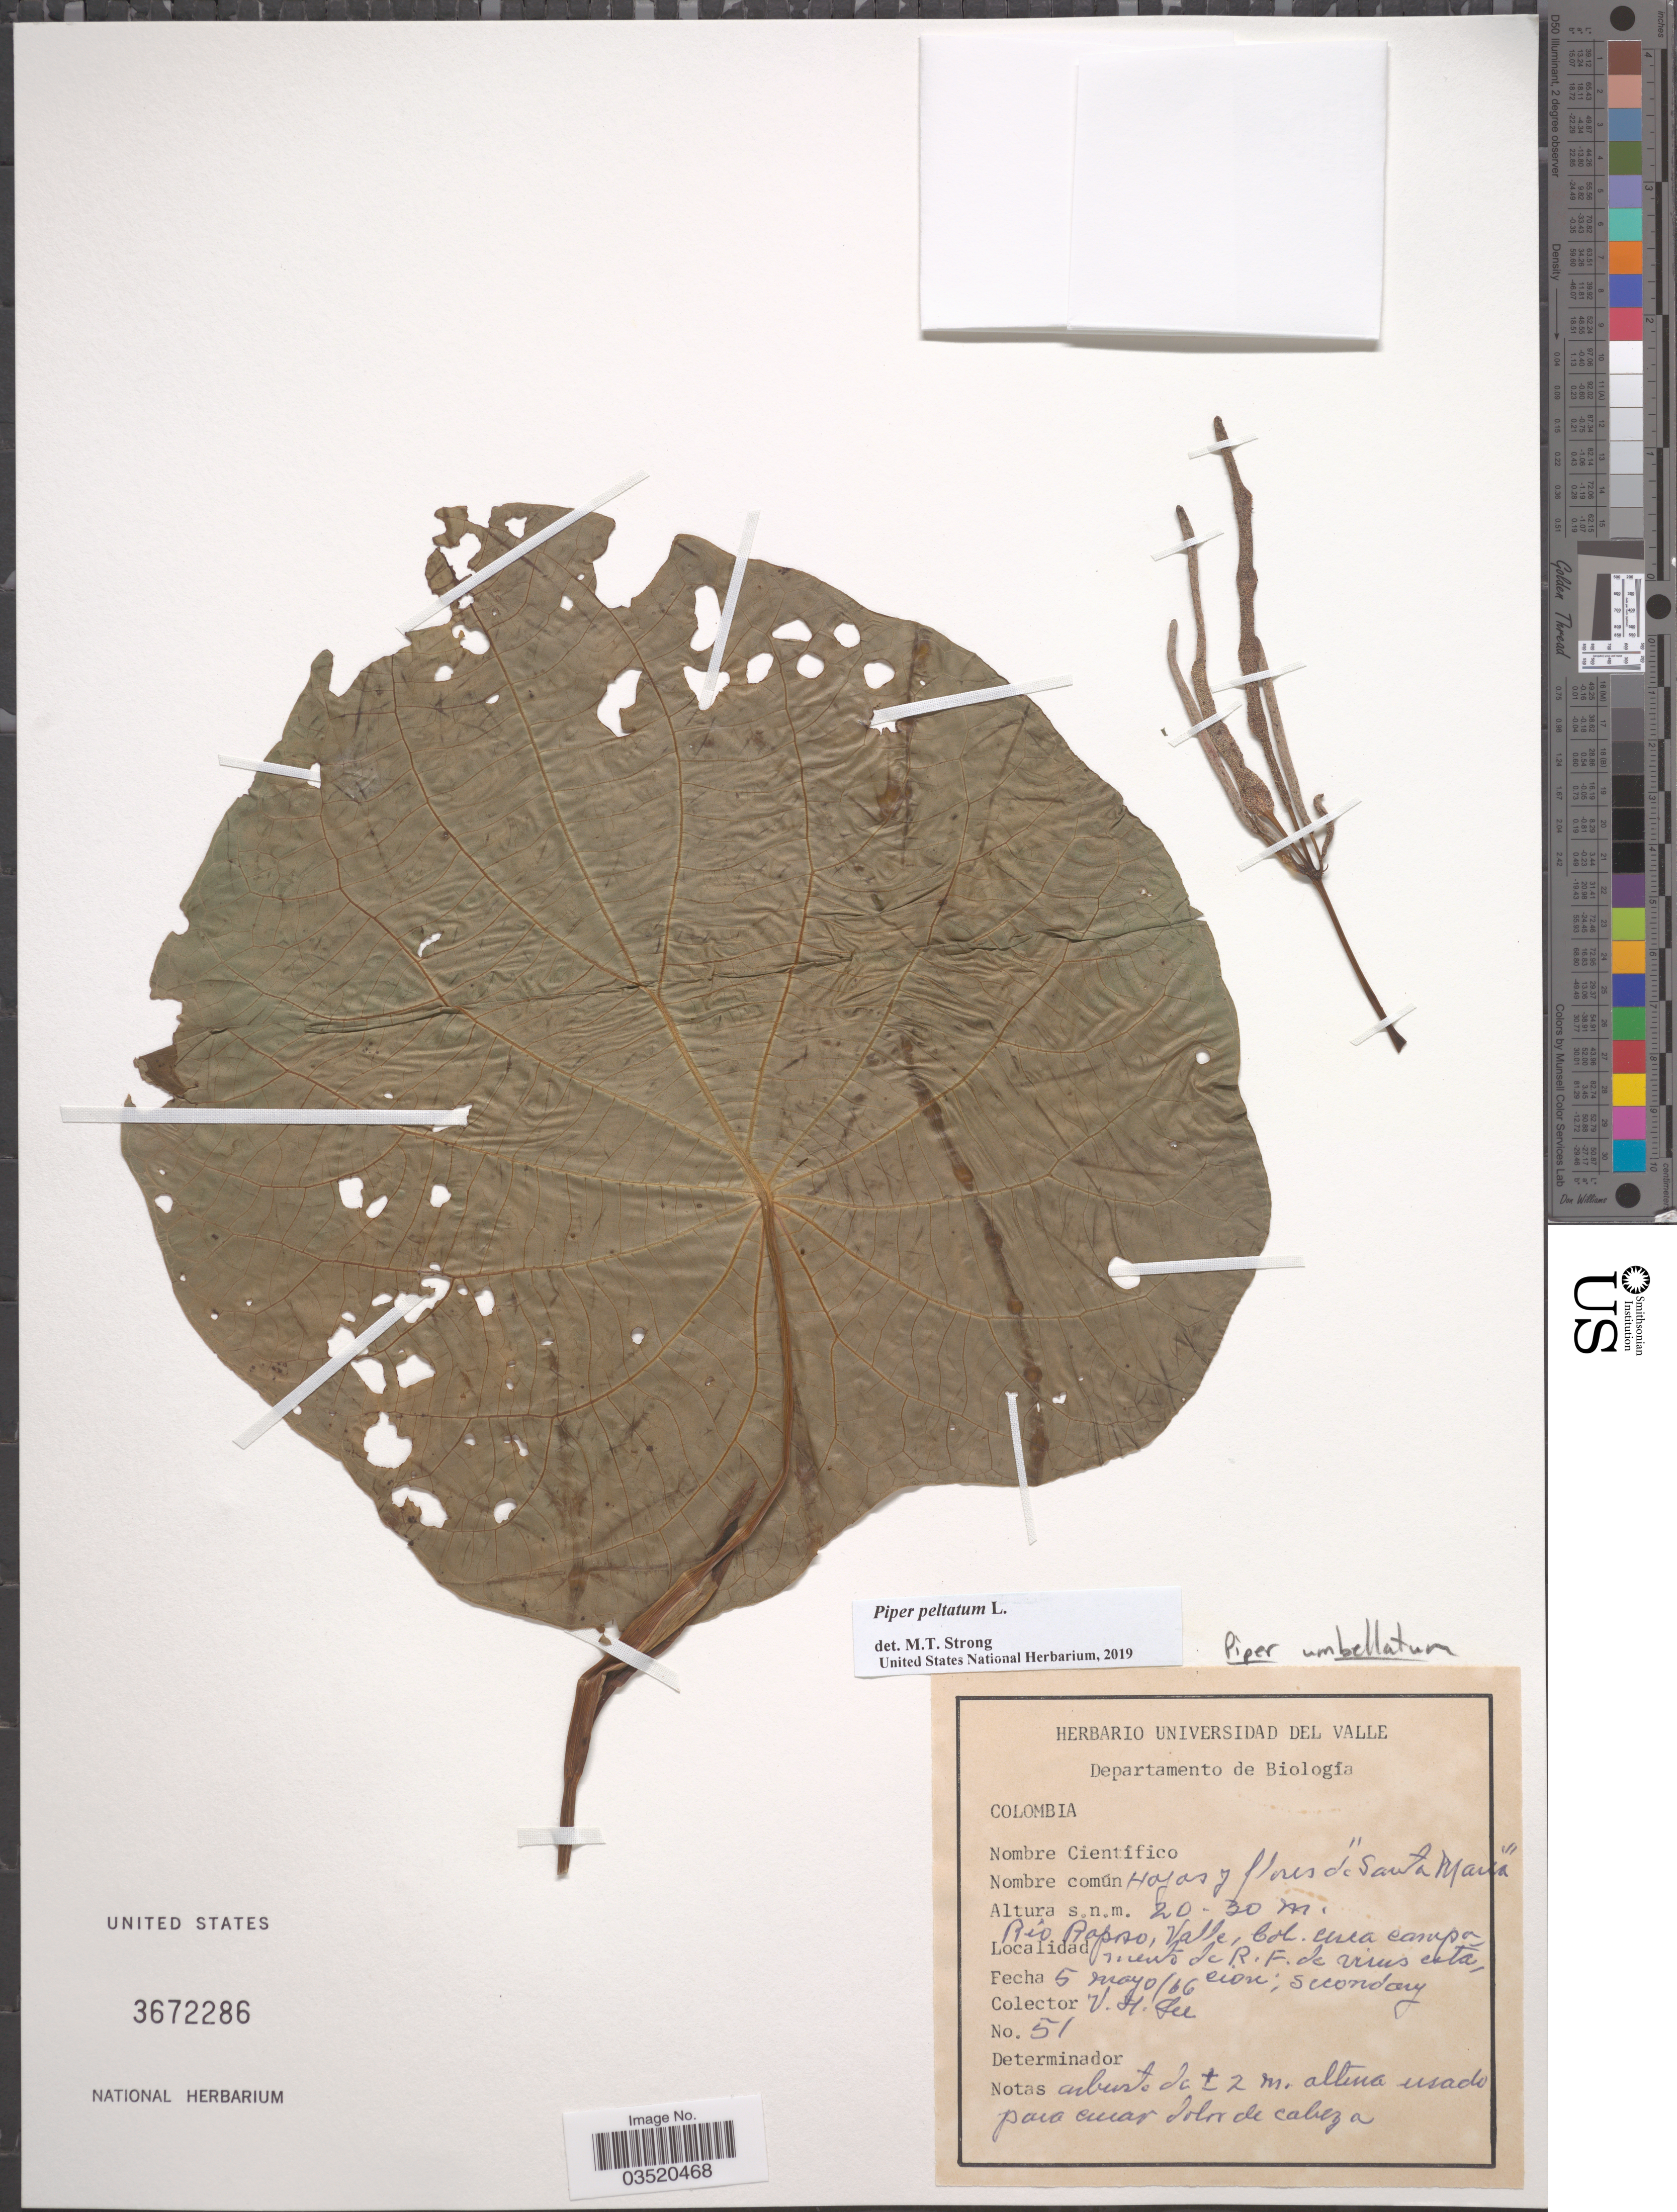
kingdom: Plantae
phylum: Tracheophyta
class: Magnoliopsida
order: Piperales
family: Piperaceae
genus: Piper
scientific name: Piper peltatum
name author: L.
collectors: V. H. Lee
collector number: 51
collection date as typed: Transcribed d/m/y: 5/5/66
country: Colombia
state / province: Valle del Cauca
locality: Río Raposo, Valle, cerca campamento de R. F. de virus estacion.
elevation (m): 20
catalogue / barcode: US 3672286